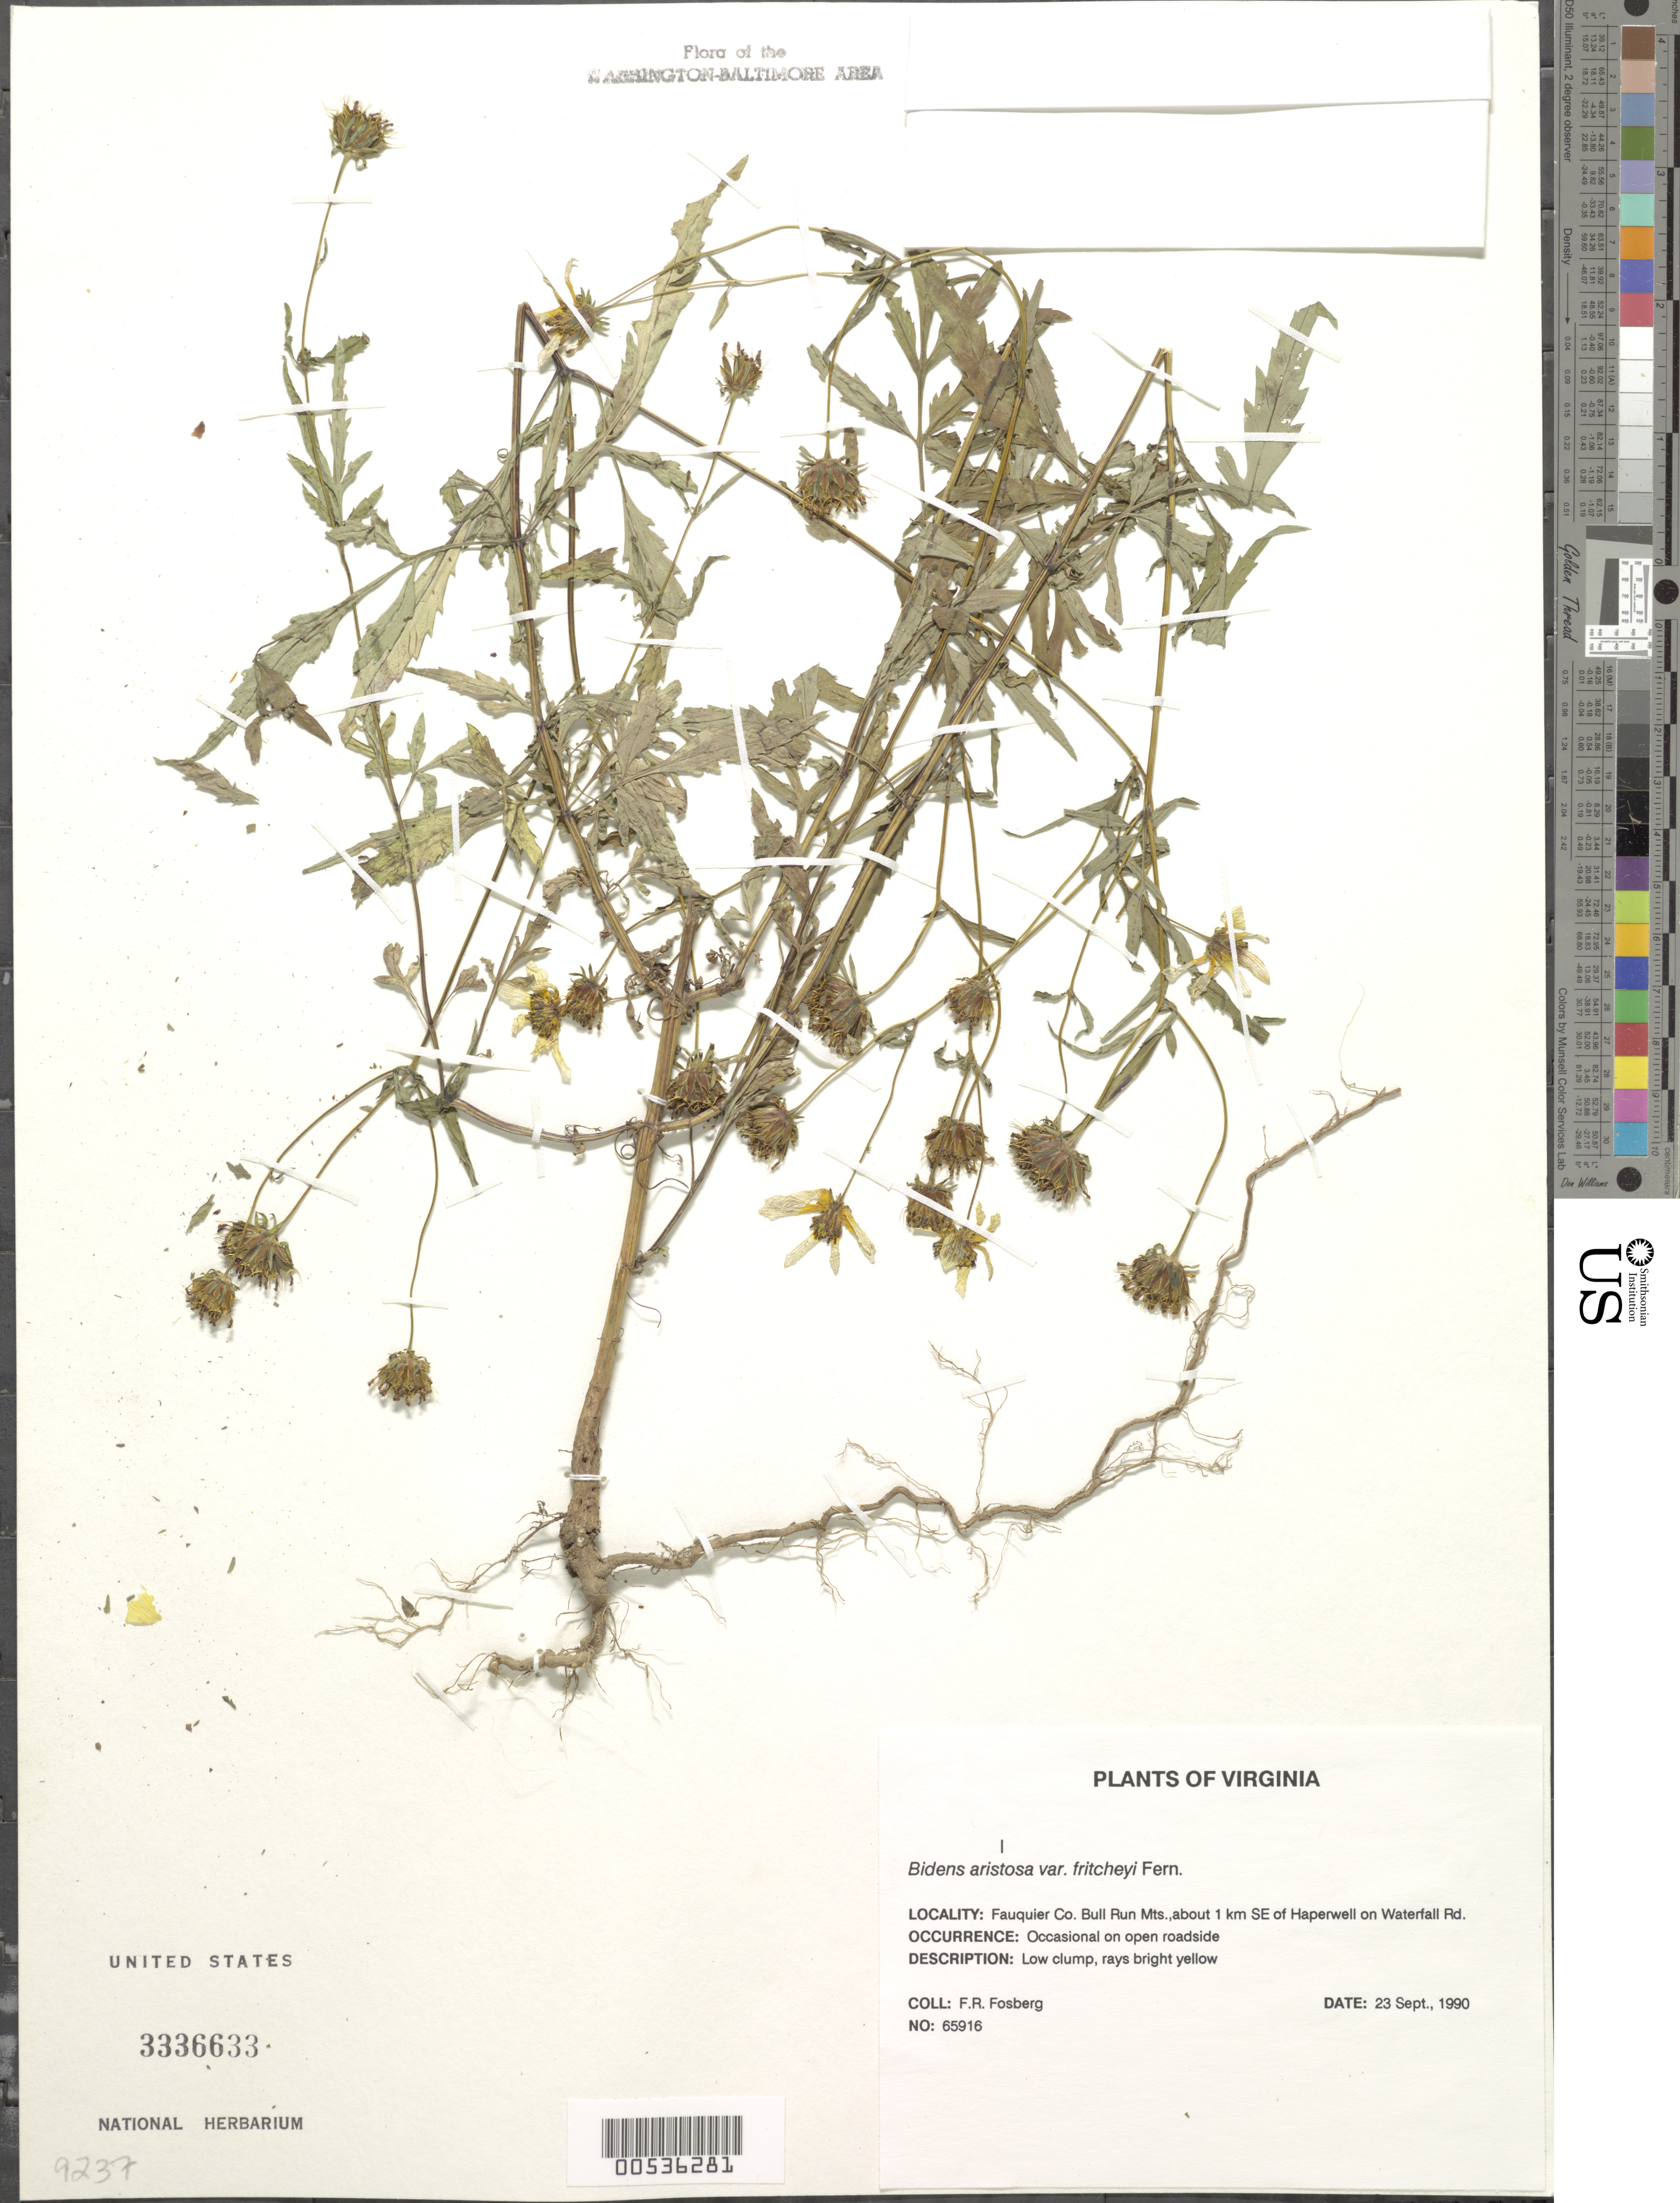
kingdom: Plantae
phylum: Tracheophyta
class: Magnoliopsida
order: Asterales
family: Asteraceae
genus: Bidens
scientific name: Bidens aristosa var. fritcheyi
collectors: F. R. Fosberg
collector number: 65916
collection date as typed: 23 Sep 1990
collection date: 1990-09-23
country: United States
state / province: Virginia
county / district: Fauquier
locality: SE of Hopewell on Waterfall Rd.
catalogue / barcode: US 3336633